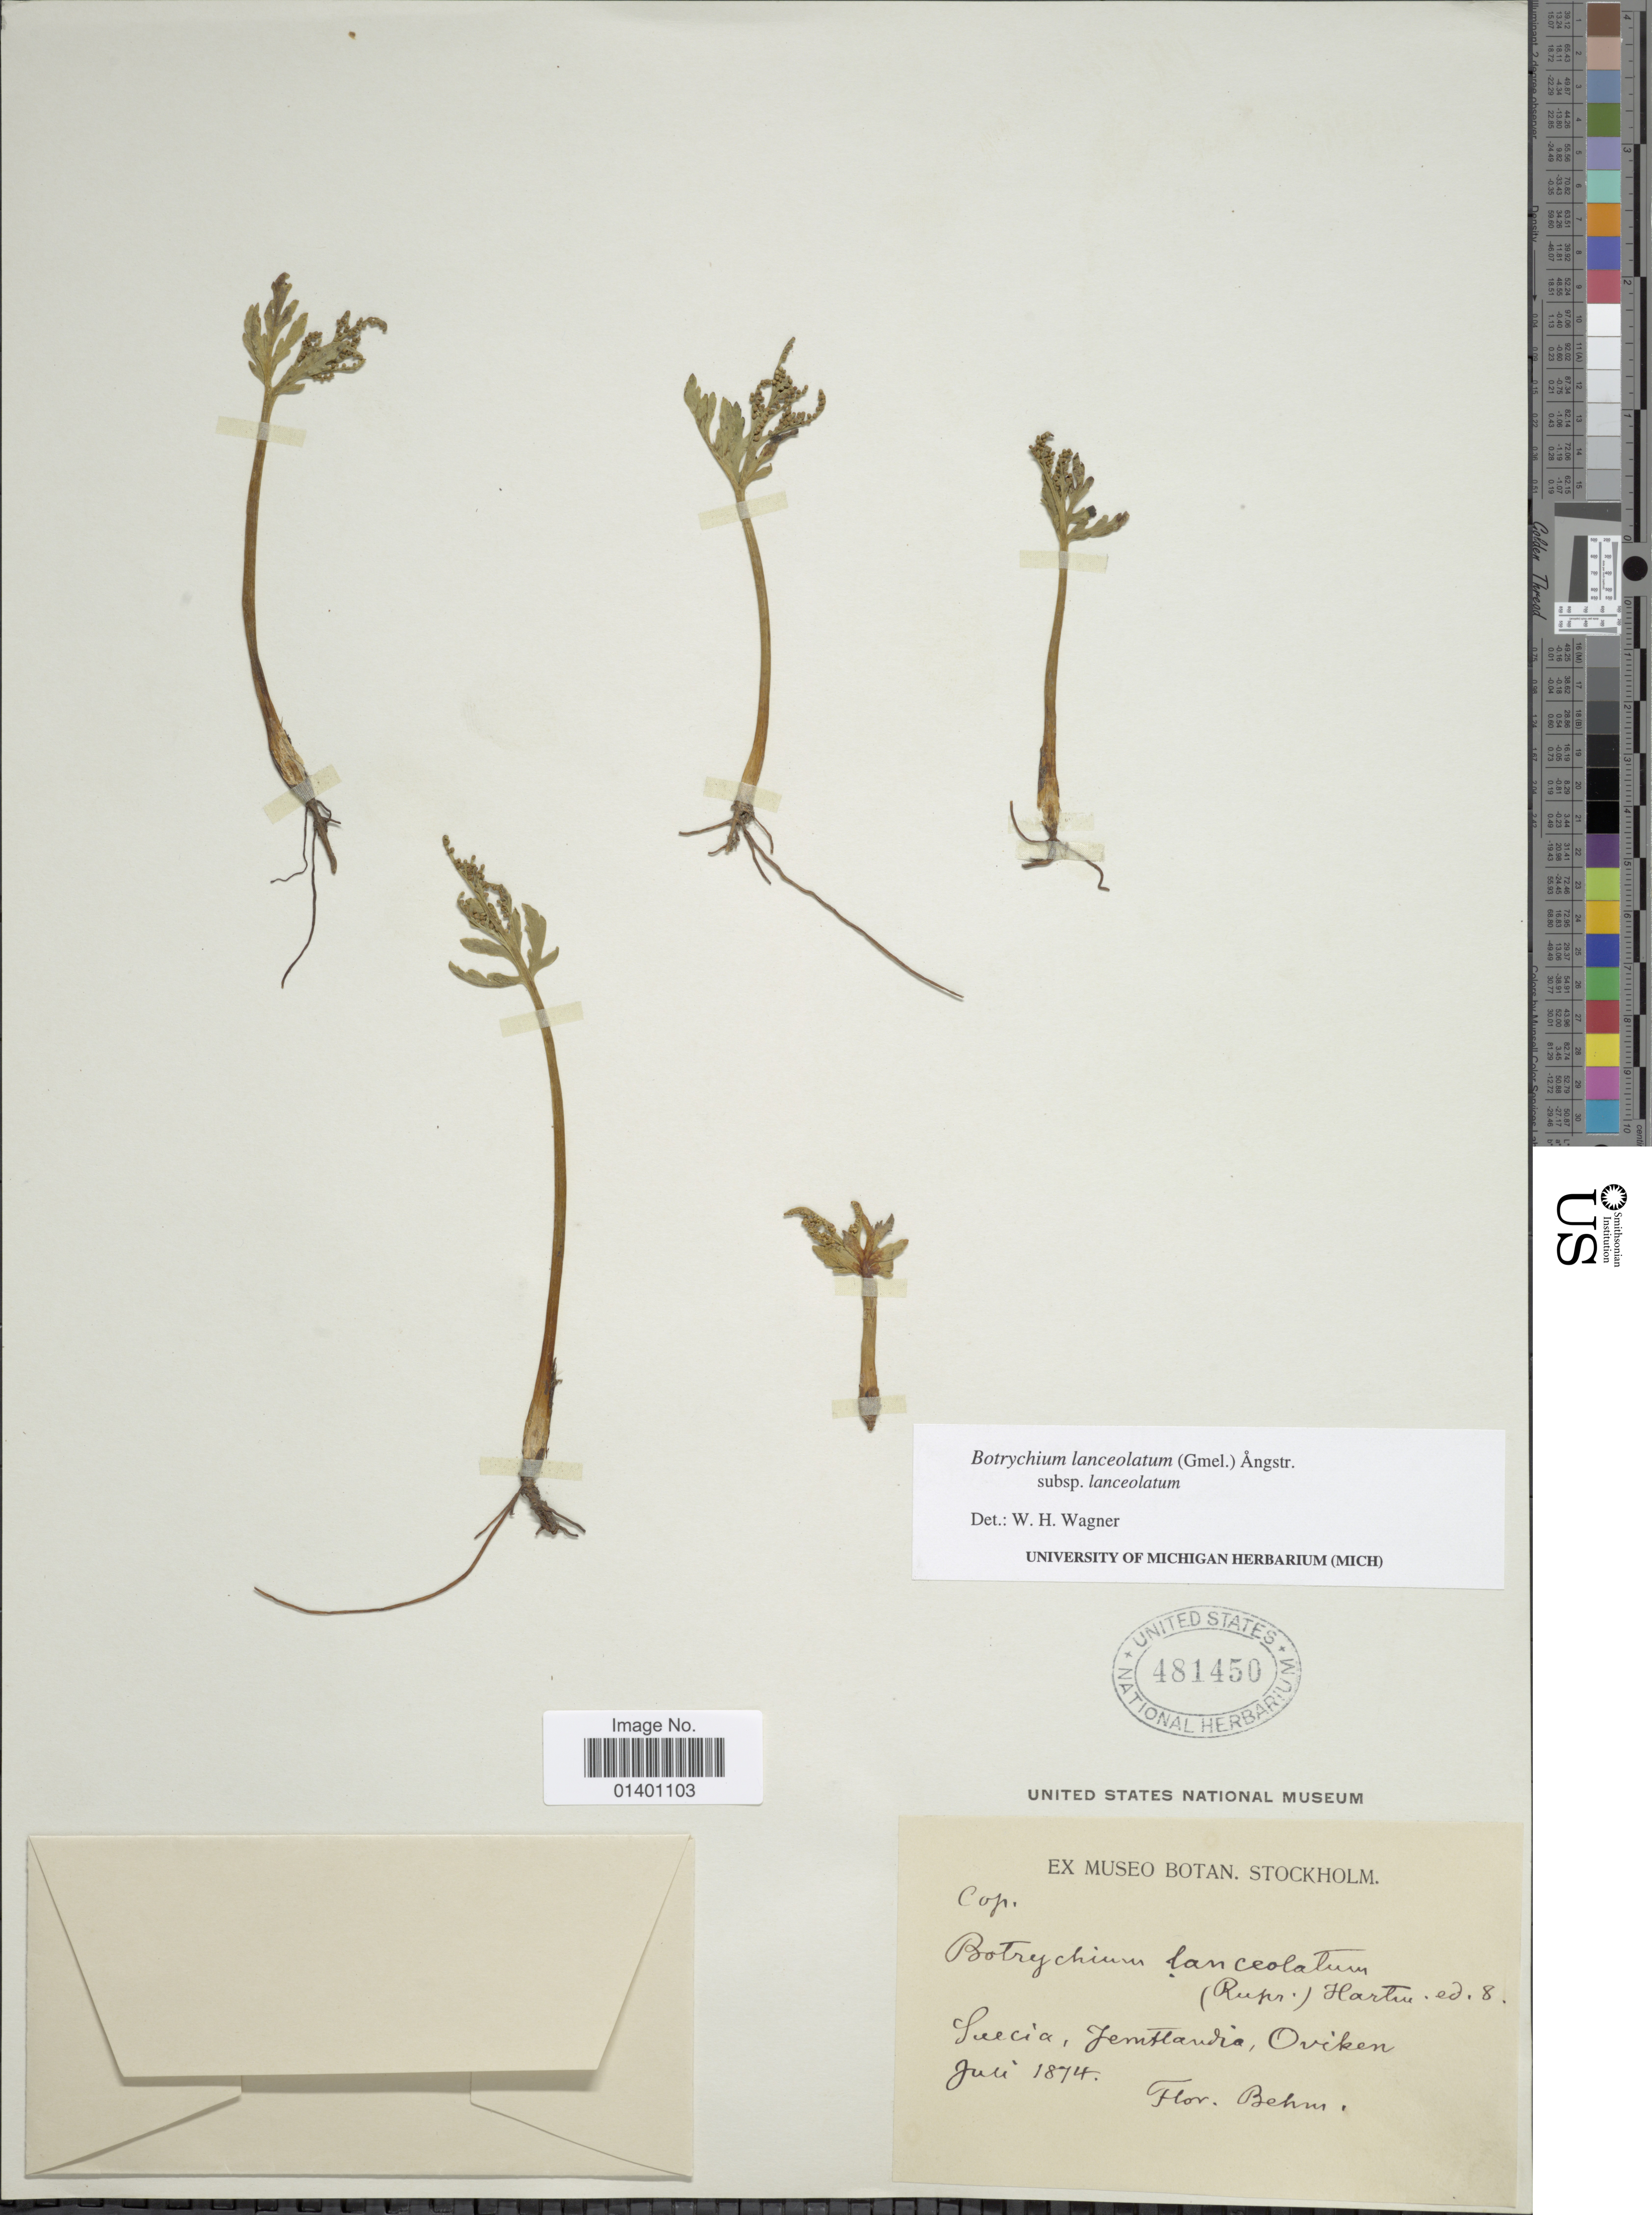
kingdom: Plantae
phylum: Tracheophyta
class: Polypodiopsida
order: Ophioglossales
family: Ophioglossaceae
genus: Botrychium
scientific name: Botrychium lanceolatum subsp. lanceolatum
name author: (S.G. Gmel.) Ångstr.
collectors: ex Museo Botan. Stockholm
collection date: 1874-07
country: Sweden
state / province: Jämtland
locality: Oviken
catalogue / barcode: US 481450